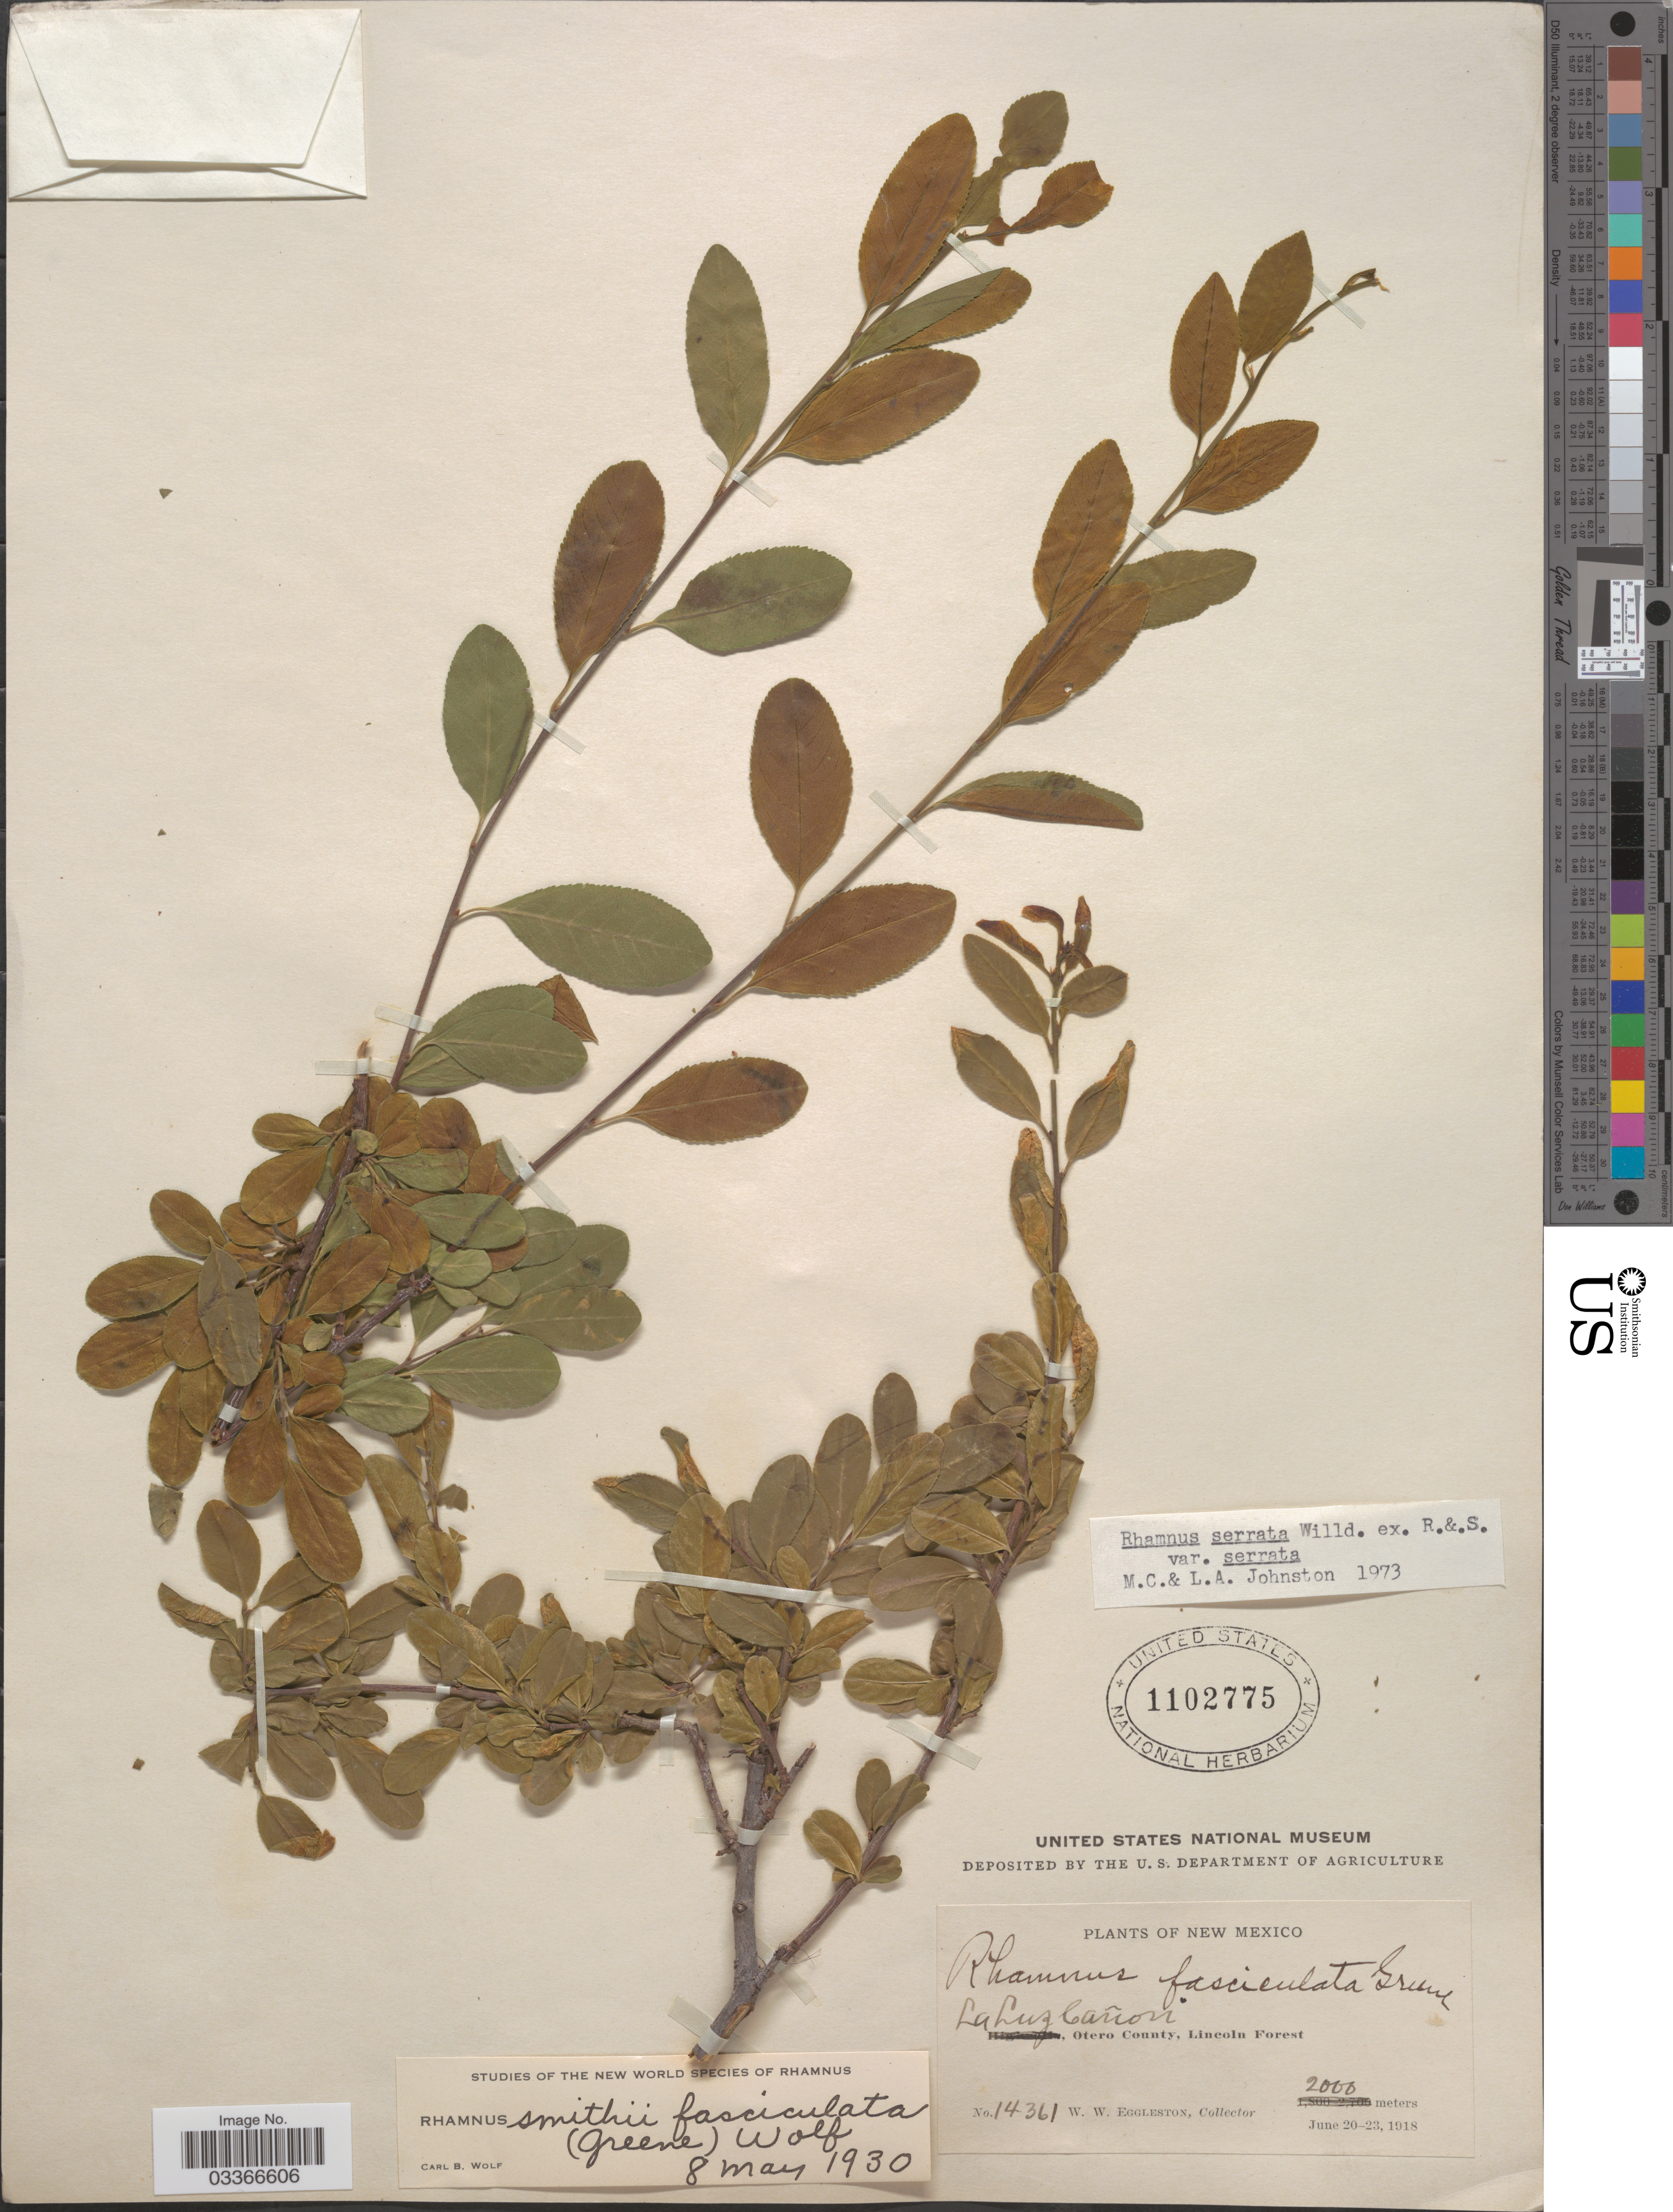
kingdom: Plantae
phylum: Tracheophyta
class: Magnoliopsida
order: Rosales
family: Rhamnaceae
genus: Rhamnus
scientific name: Rhamnus serrata var. serrata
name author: Humb. & Bonpl. ex Willd.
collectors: W. W. Eggleston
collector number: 14361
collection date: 1918-06-20/1918-06-23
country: United States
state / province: New Mexico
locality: La Luz Cañon, Otero County, Lincoln Forest.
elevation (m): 2000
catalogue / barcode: US 1102775